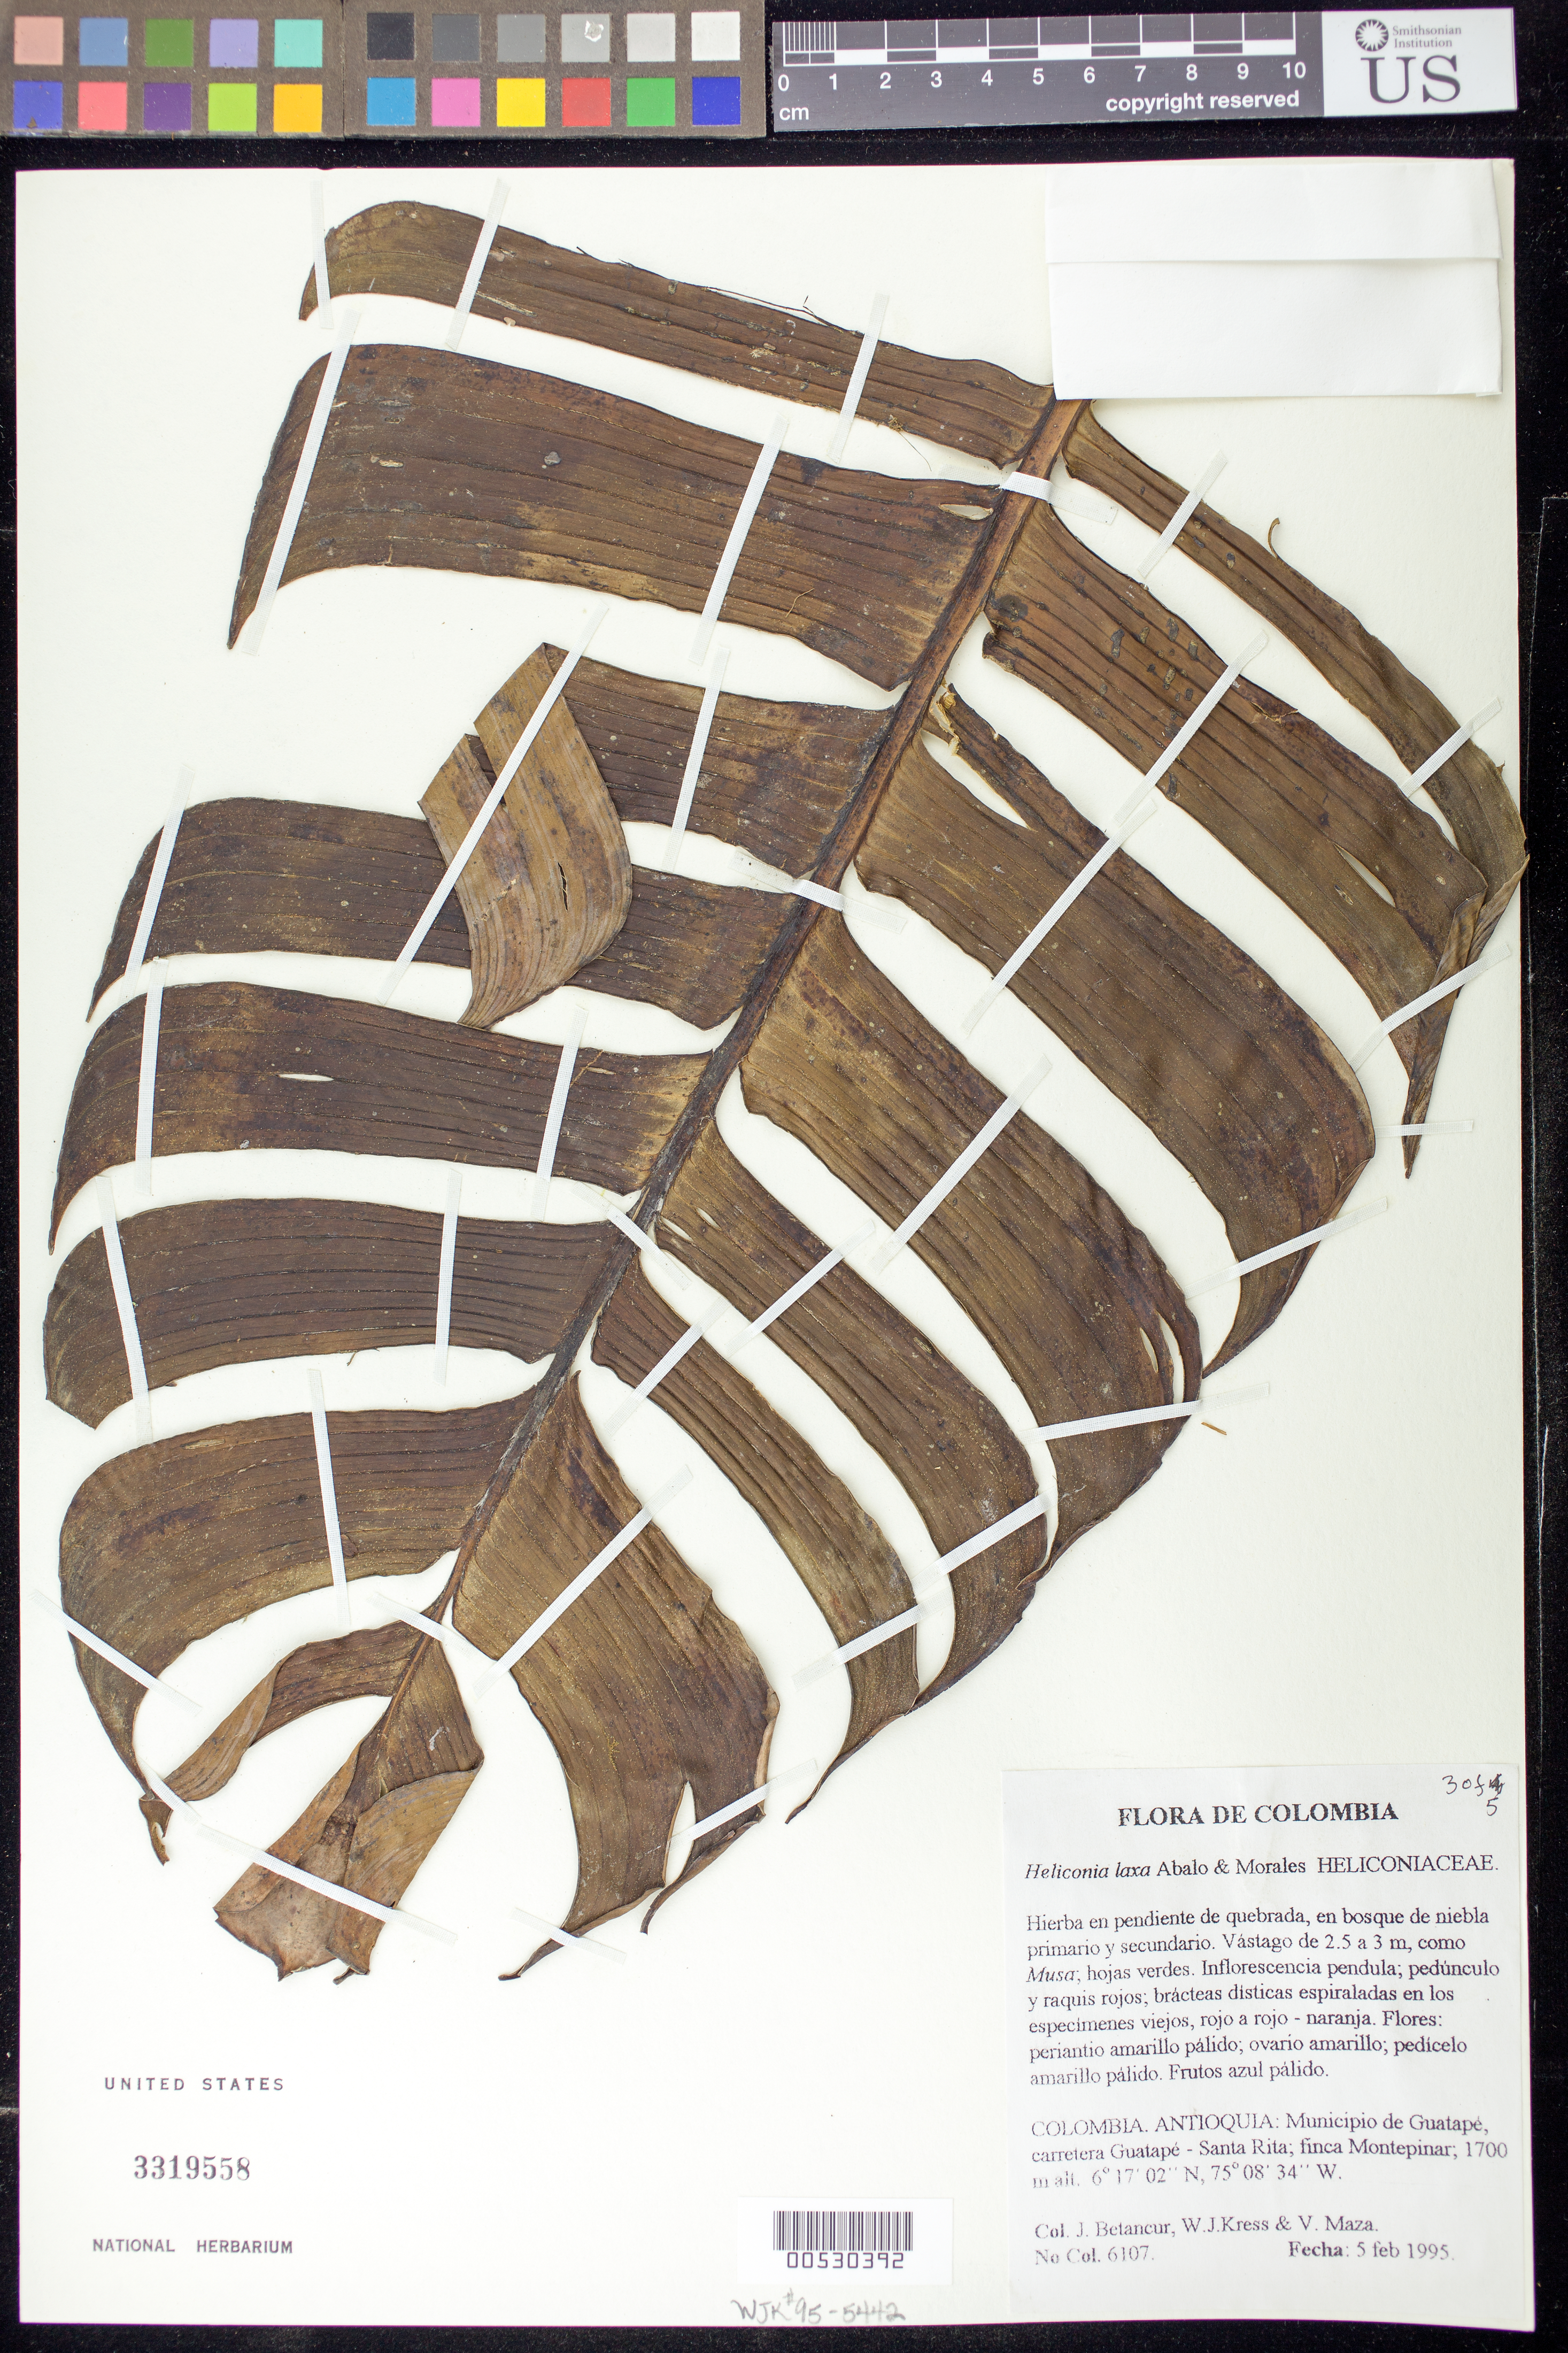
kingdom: Plantae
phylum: Tracheophyta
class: Liliopsida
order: Zingiberales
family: Heliconiaceae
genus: Heliconia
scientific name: Heliconia laxa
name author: Abalo & G. Morales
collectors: J. C. Betancur, W. J. Kress & V. Maza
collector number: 6107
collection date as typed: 05 Feb 1995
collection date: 1995-02-05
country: Colombia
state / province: Antioquia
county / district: Guatape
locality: Carretera Guatape-Santa Rita; finca Montepinar.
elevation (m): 1700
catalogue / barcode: US 3319558